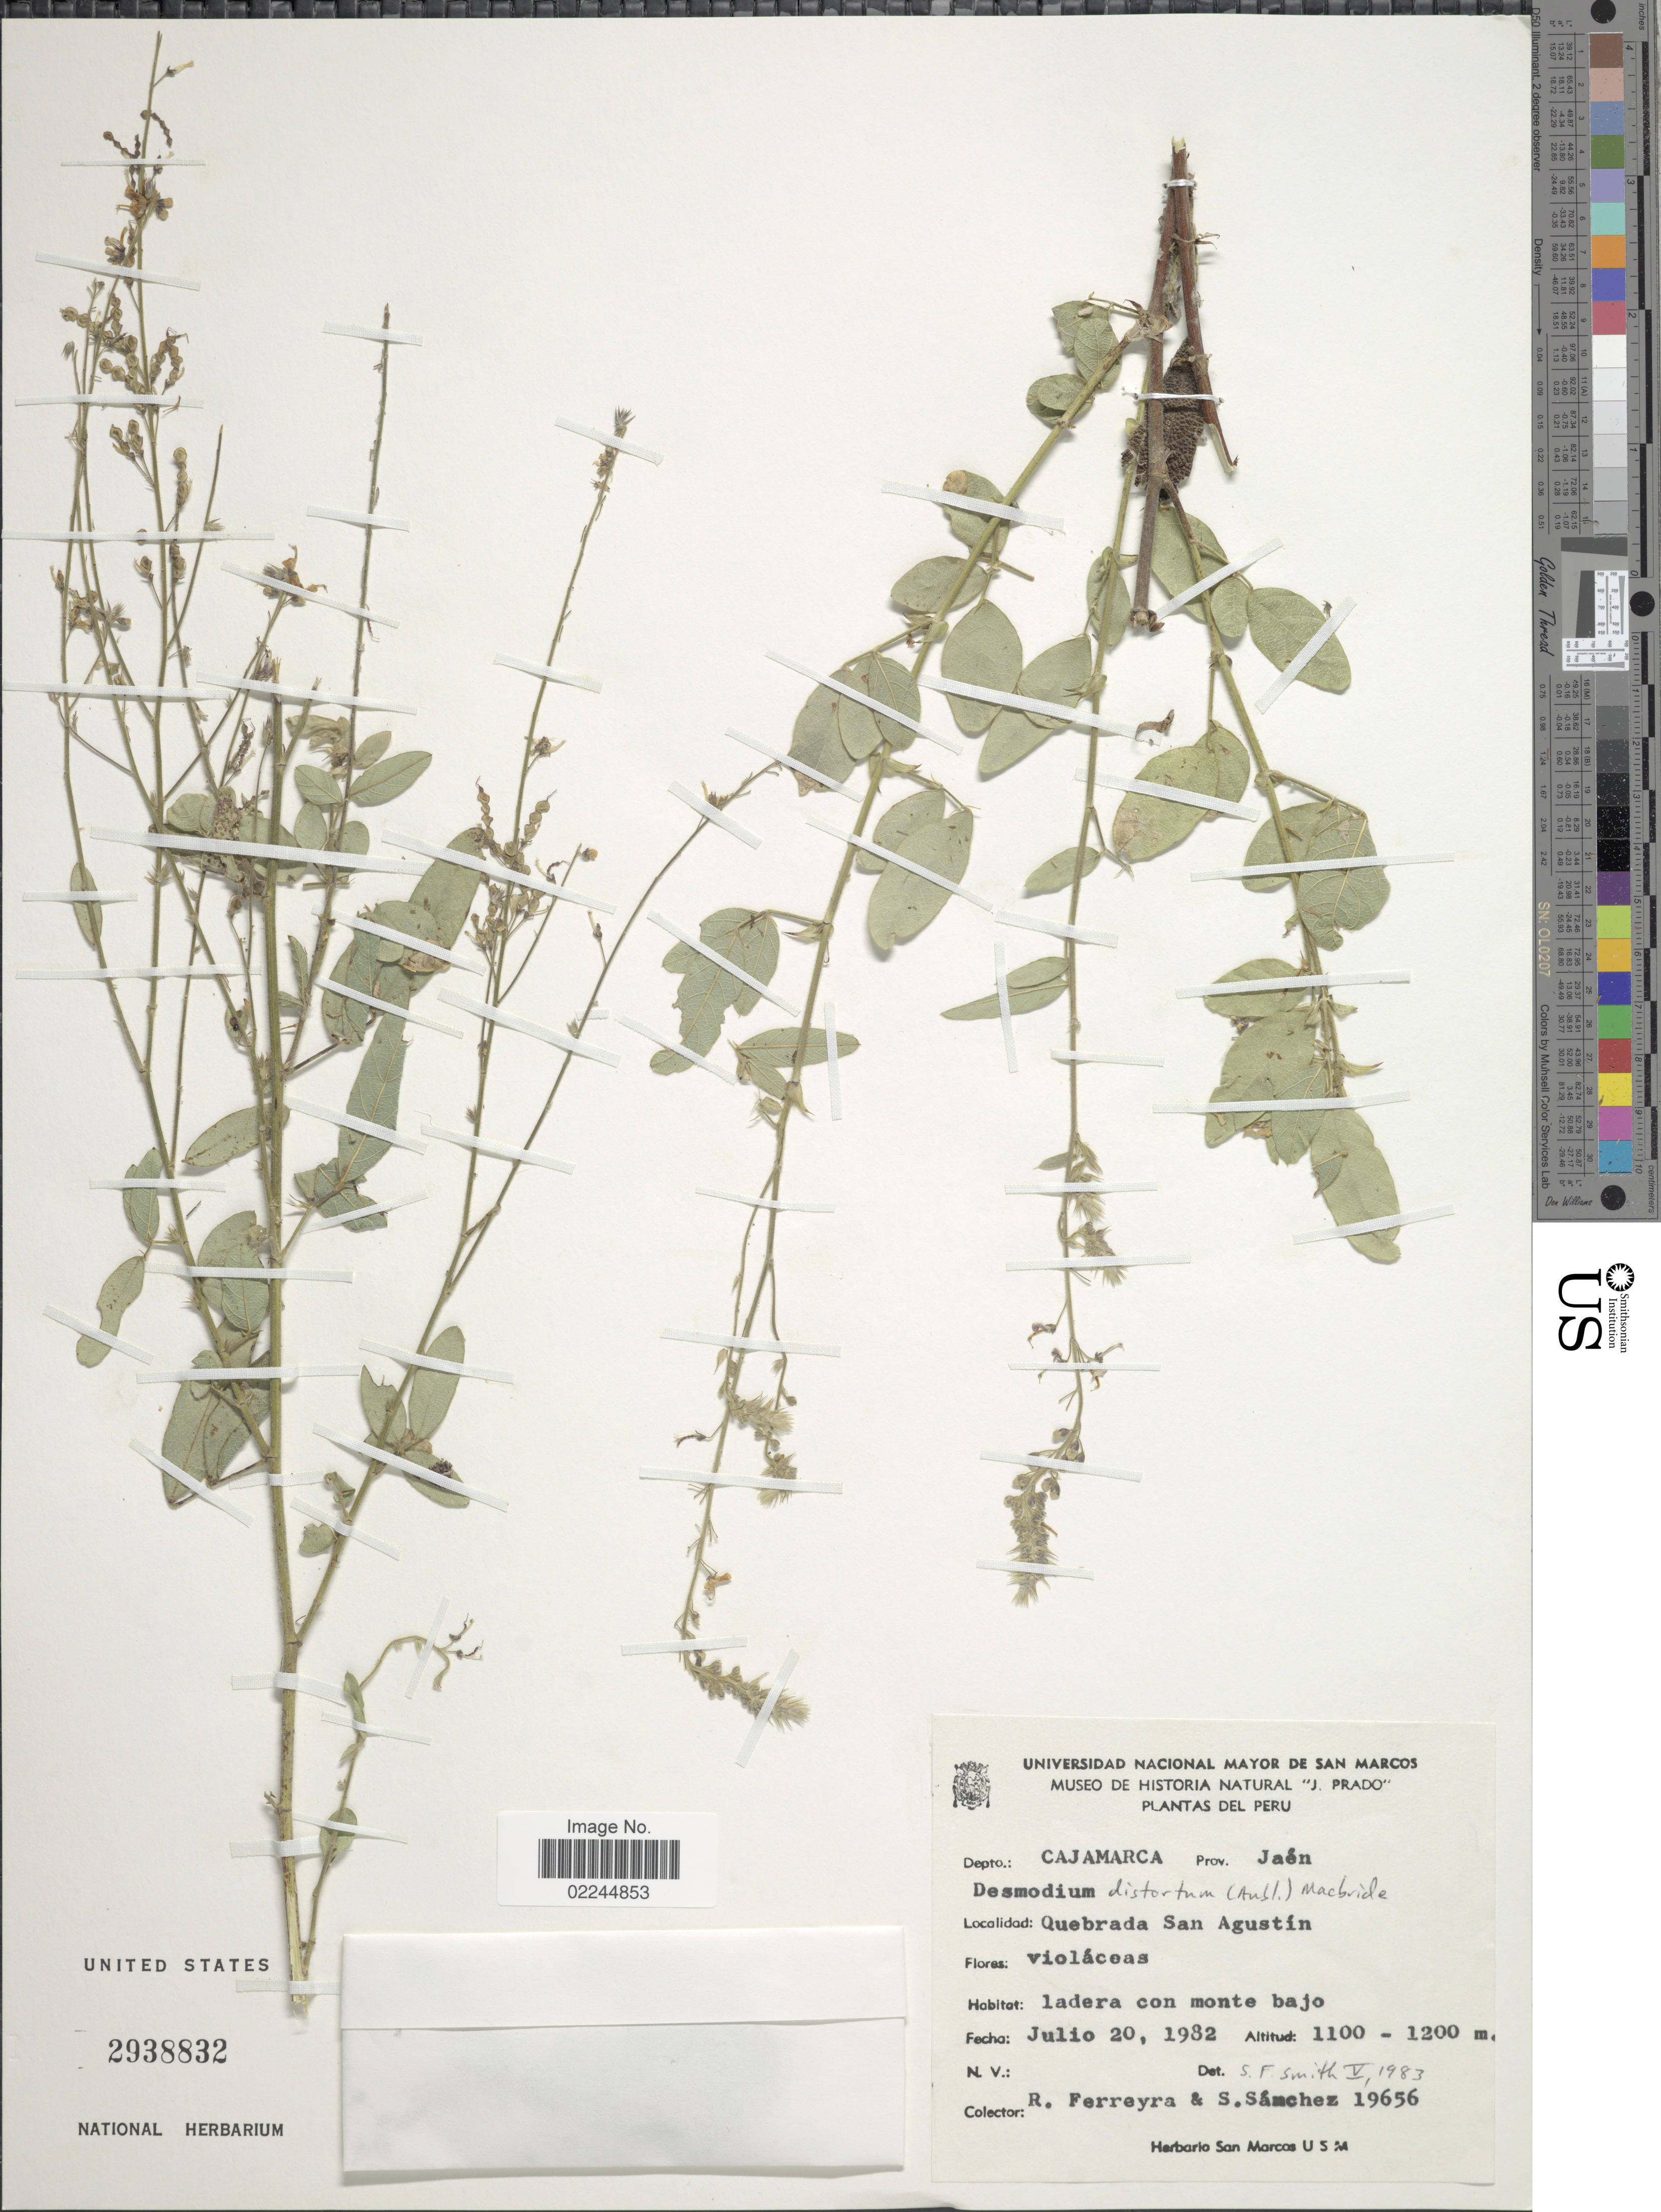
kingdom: Plantae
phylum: Tracheophyta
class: Magnoliopsida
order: Fabales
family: Fabaceae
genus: Desmodium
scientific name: Desmodium distortum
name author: (Aubl.) J.F. Macbr.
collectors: R. A. Ferreyra & S. Sanchez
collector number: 19656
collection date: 1982-07-20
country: Peru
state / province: Cajamarca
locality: Prov. Jaen, Quebrada San Agustin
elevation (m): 1100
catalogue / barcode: US 2938832